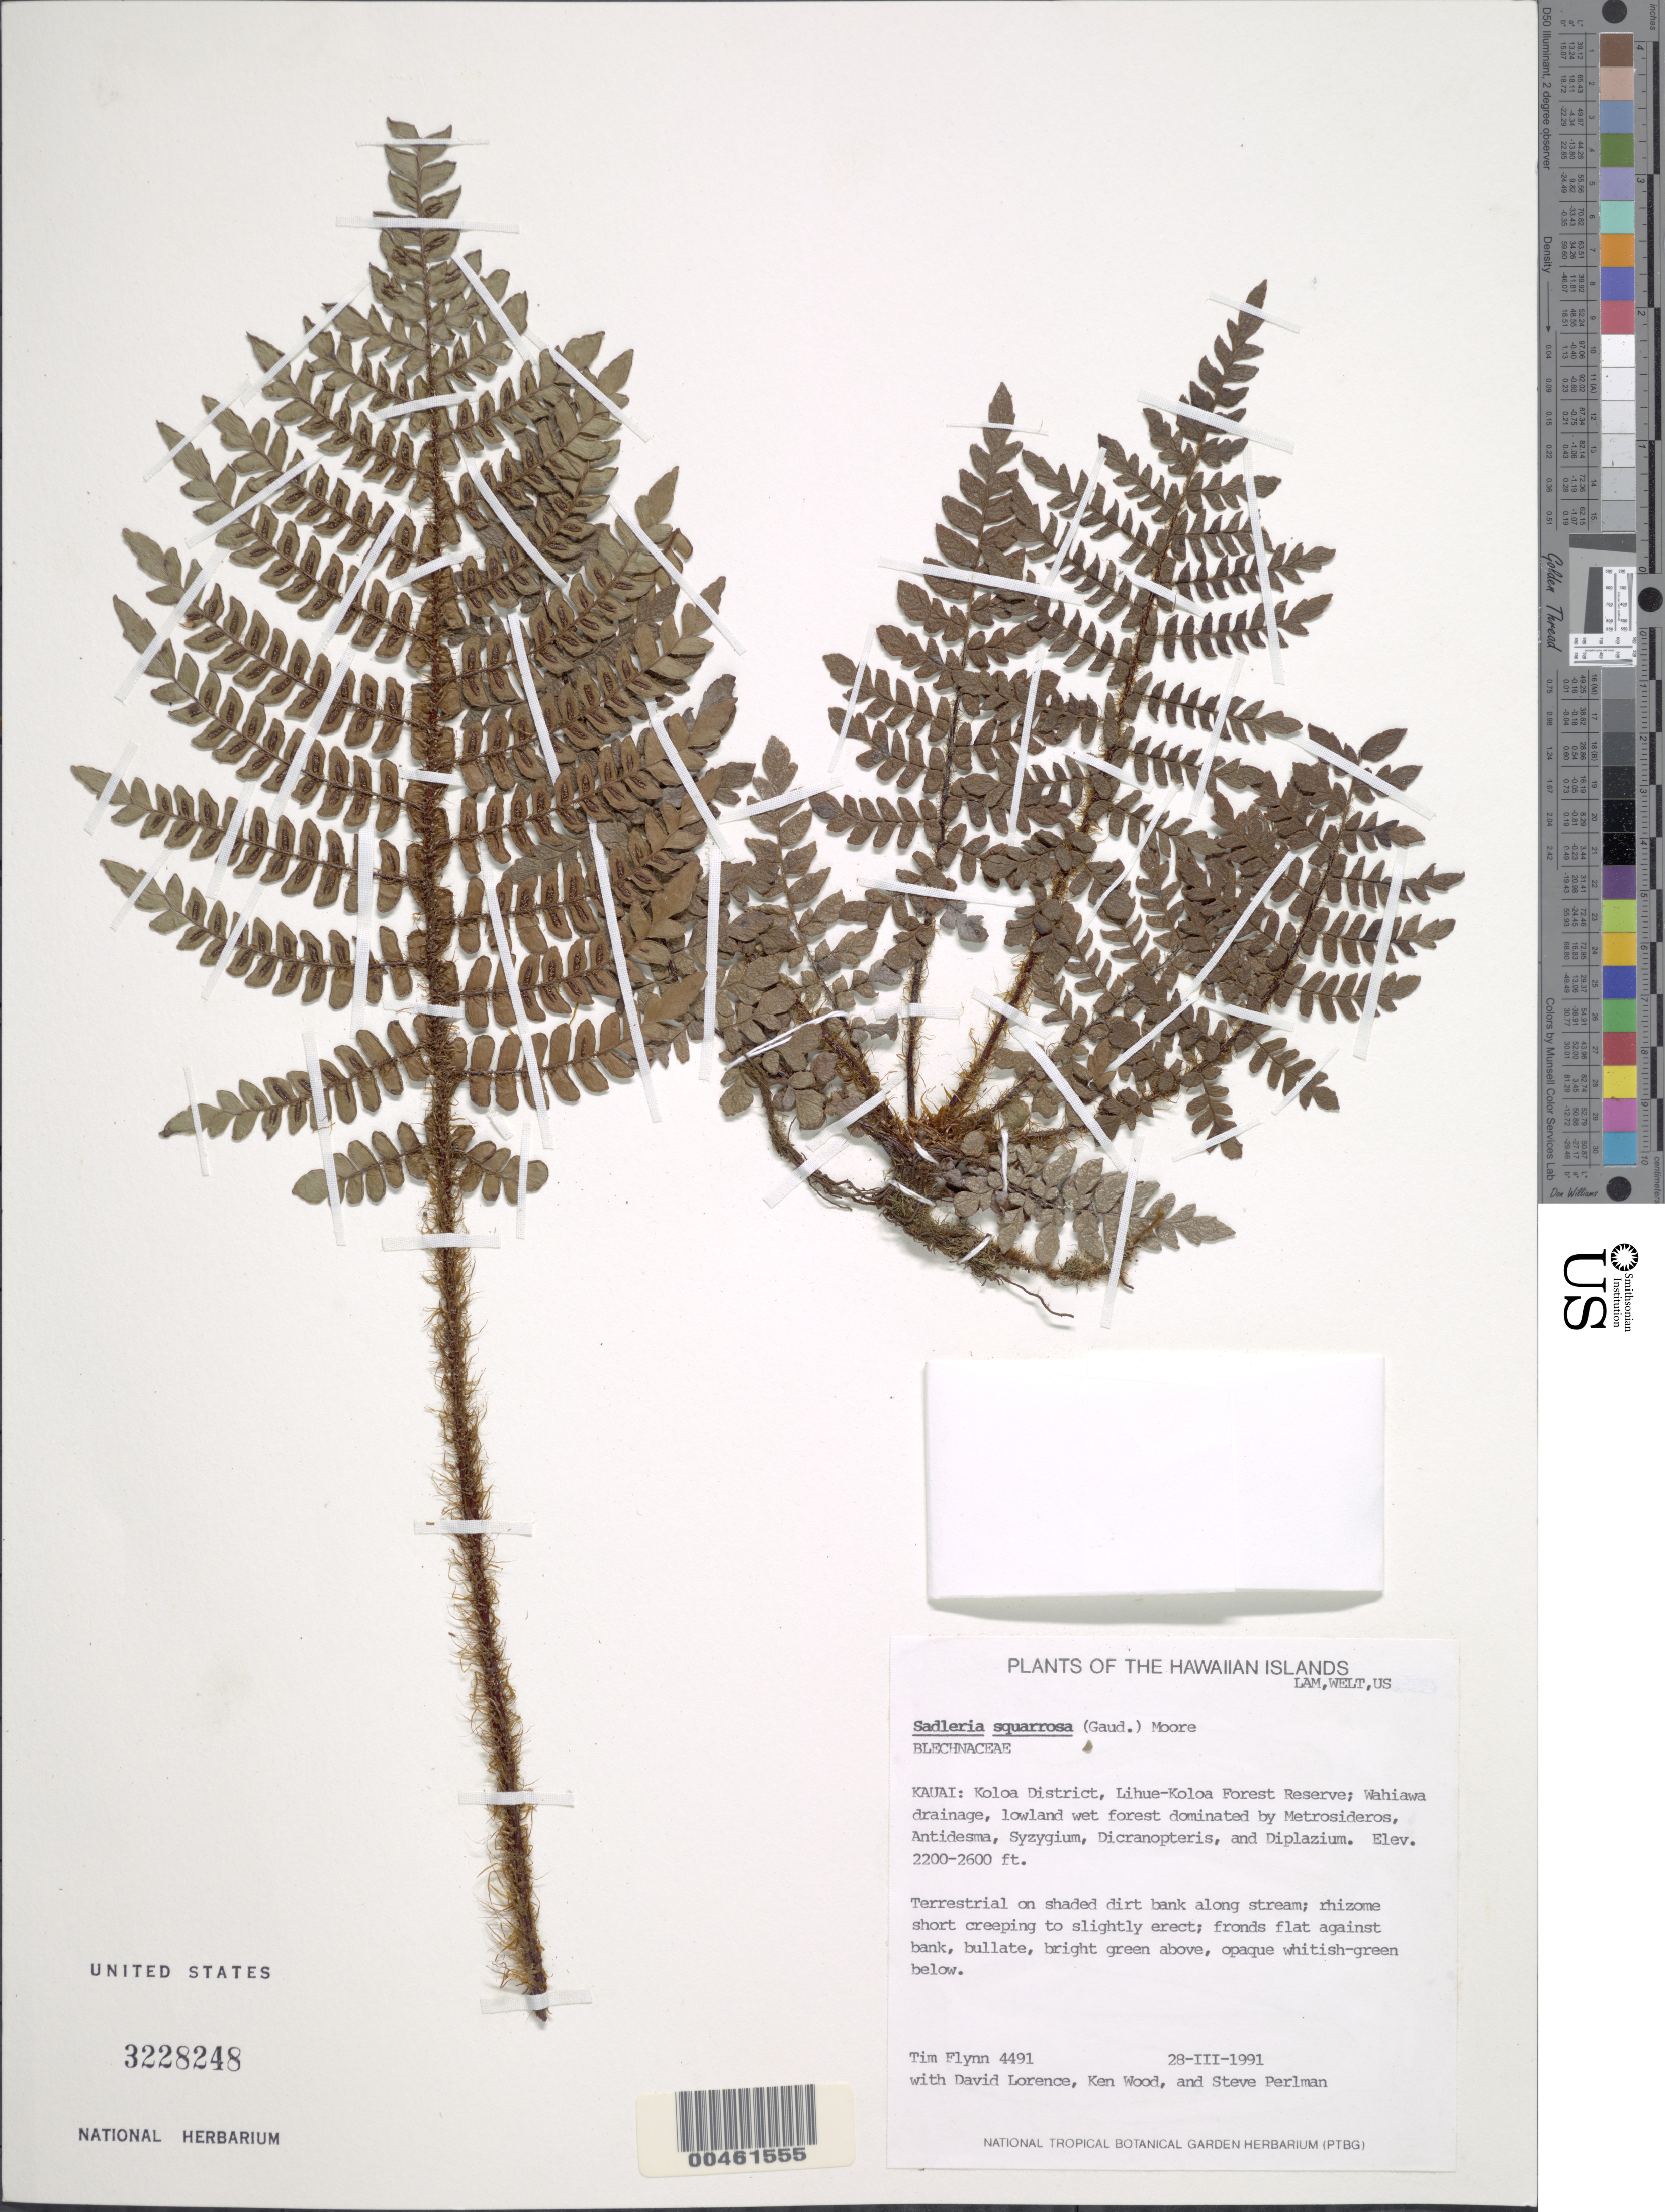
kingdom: Plantae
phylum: Tracheophyta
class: Polypodiopsida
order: Polypodiales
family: Blechnaceae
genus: Sadleria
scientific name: Sadleria squarrosa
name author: (Gaudich.) T. Moore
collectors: T. W. Flynn, D. Lorence, K. Wood & S. P. Perlman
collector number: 4491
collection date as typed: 28 Mar 1991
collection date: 1991-03-28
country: United States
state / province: Hawaii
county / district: Kauai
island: Kaua'i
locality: Koloa District, Lihue-Koloa Forest Reserve; Wahiawa drainage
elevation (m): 671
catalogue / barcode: US 3228248